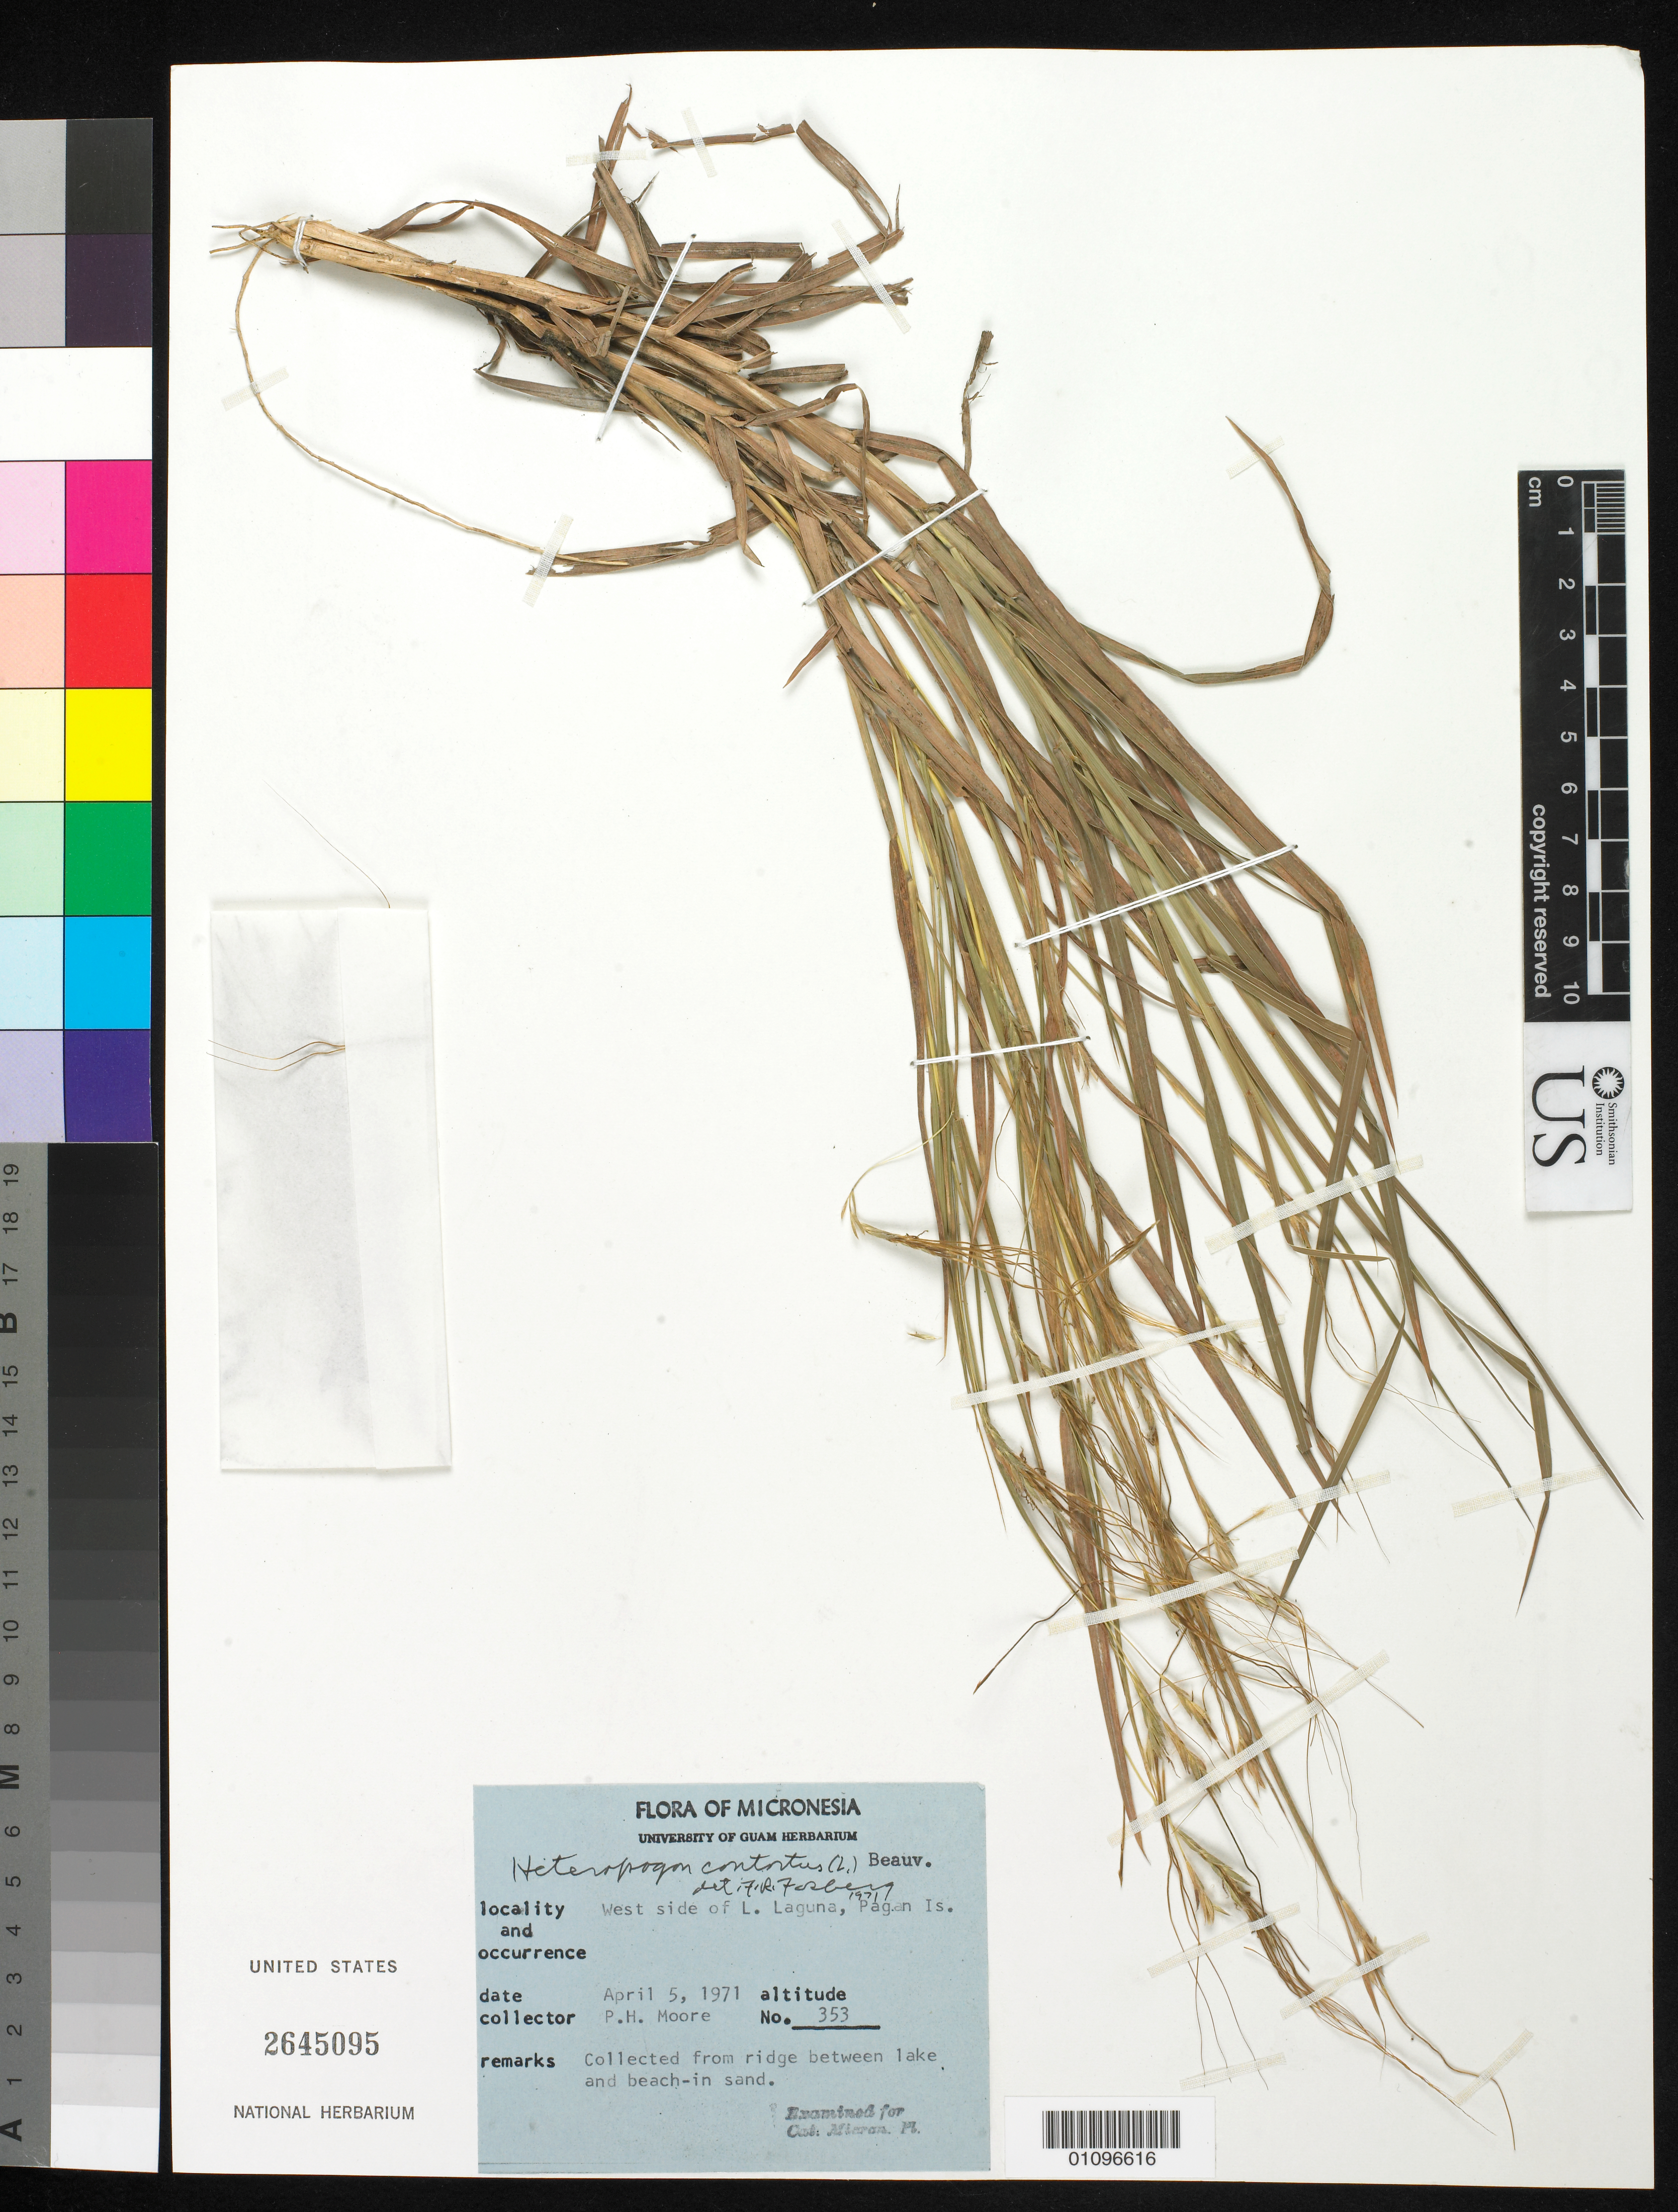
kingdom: Plantae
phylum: Tracheophyta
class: Liliopsida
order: Poales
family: Poaceae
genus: Heteropogon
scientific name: Heteropogon contortus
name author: (L.) P. Beauv. ex Roem. & Schult.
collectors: P. H. Moore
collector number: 353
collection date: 1971-04-05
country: Northern Mariana Islands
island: Pagan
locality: West side of L. Laguna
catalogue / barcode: US 2645095